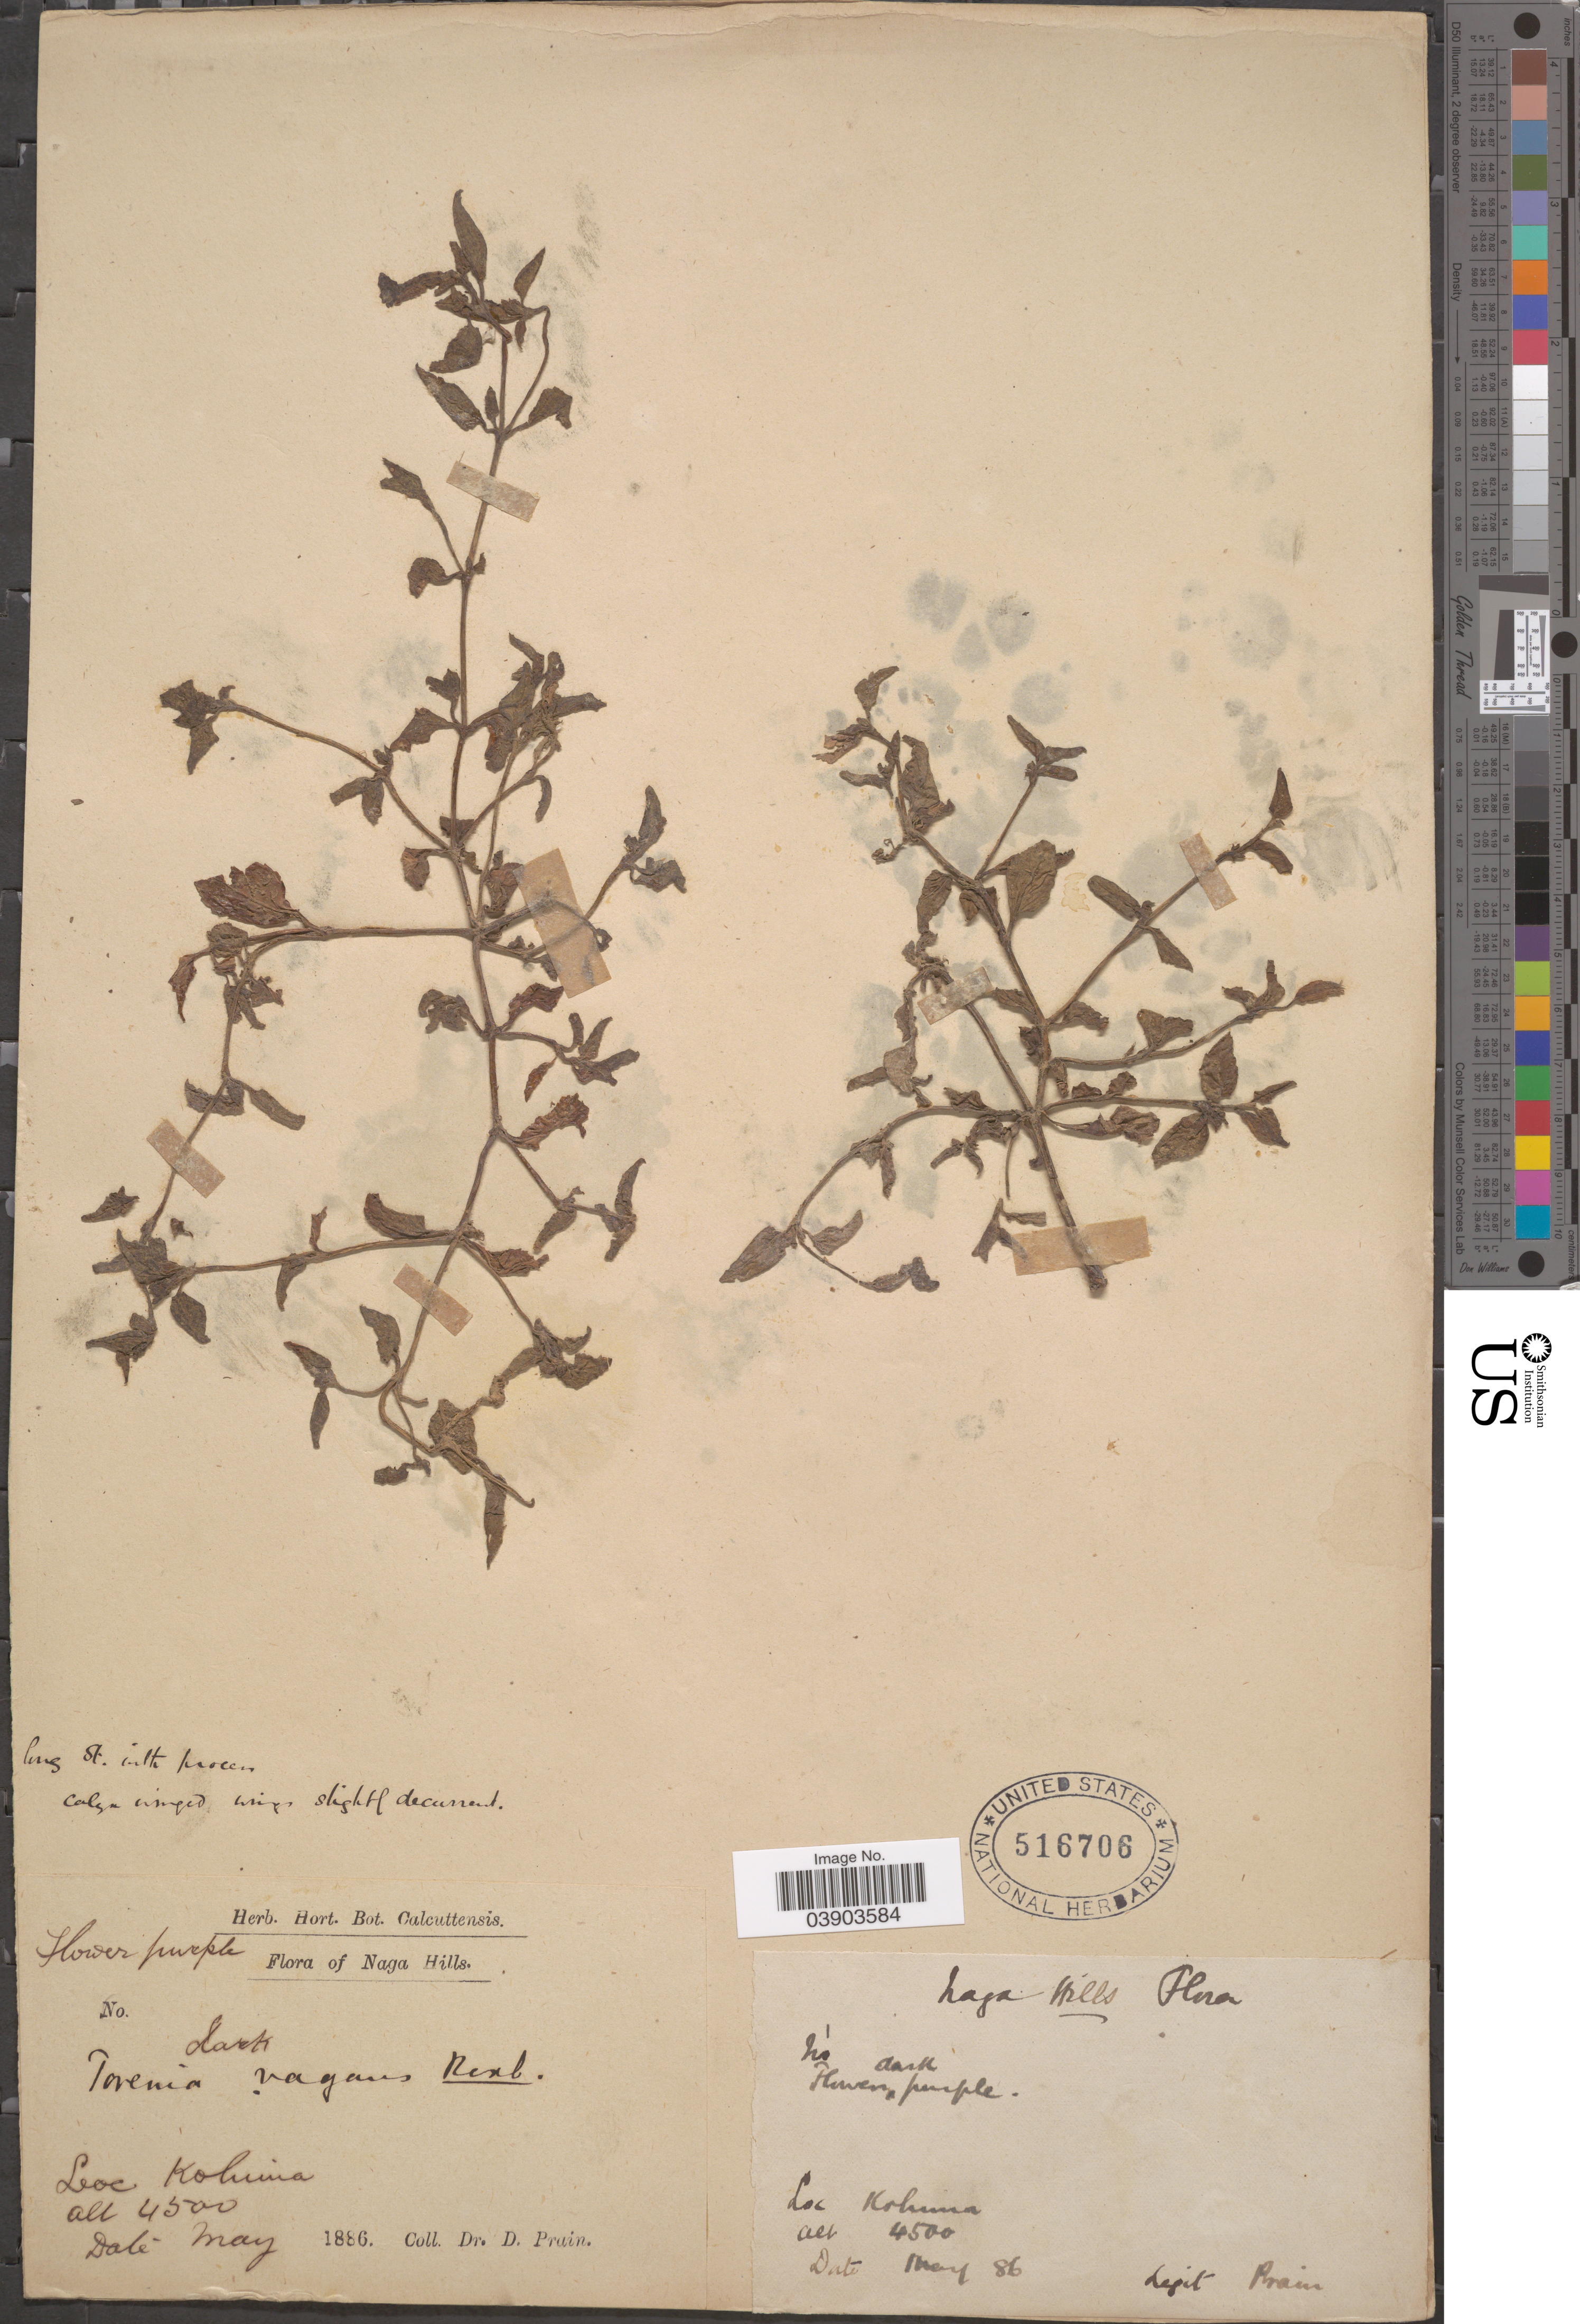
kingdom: Plantae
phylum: Tracheophyta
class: Magnoliopsida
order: Lamiales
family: Linderniaceae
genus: Torenia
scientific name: Torenia vagans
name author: Roxb.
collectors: D. Prain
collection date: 1886-05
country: India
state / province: Nagaland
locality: Naga Hills. Kohima.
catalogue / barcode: US 516706